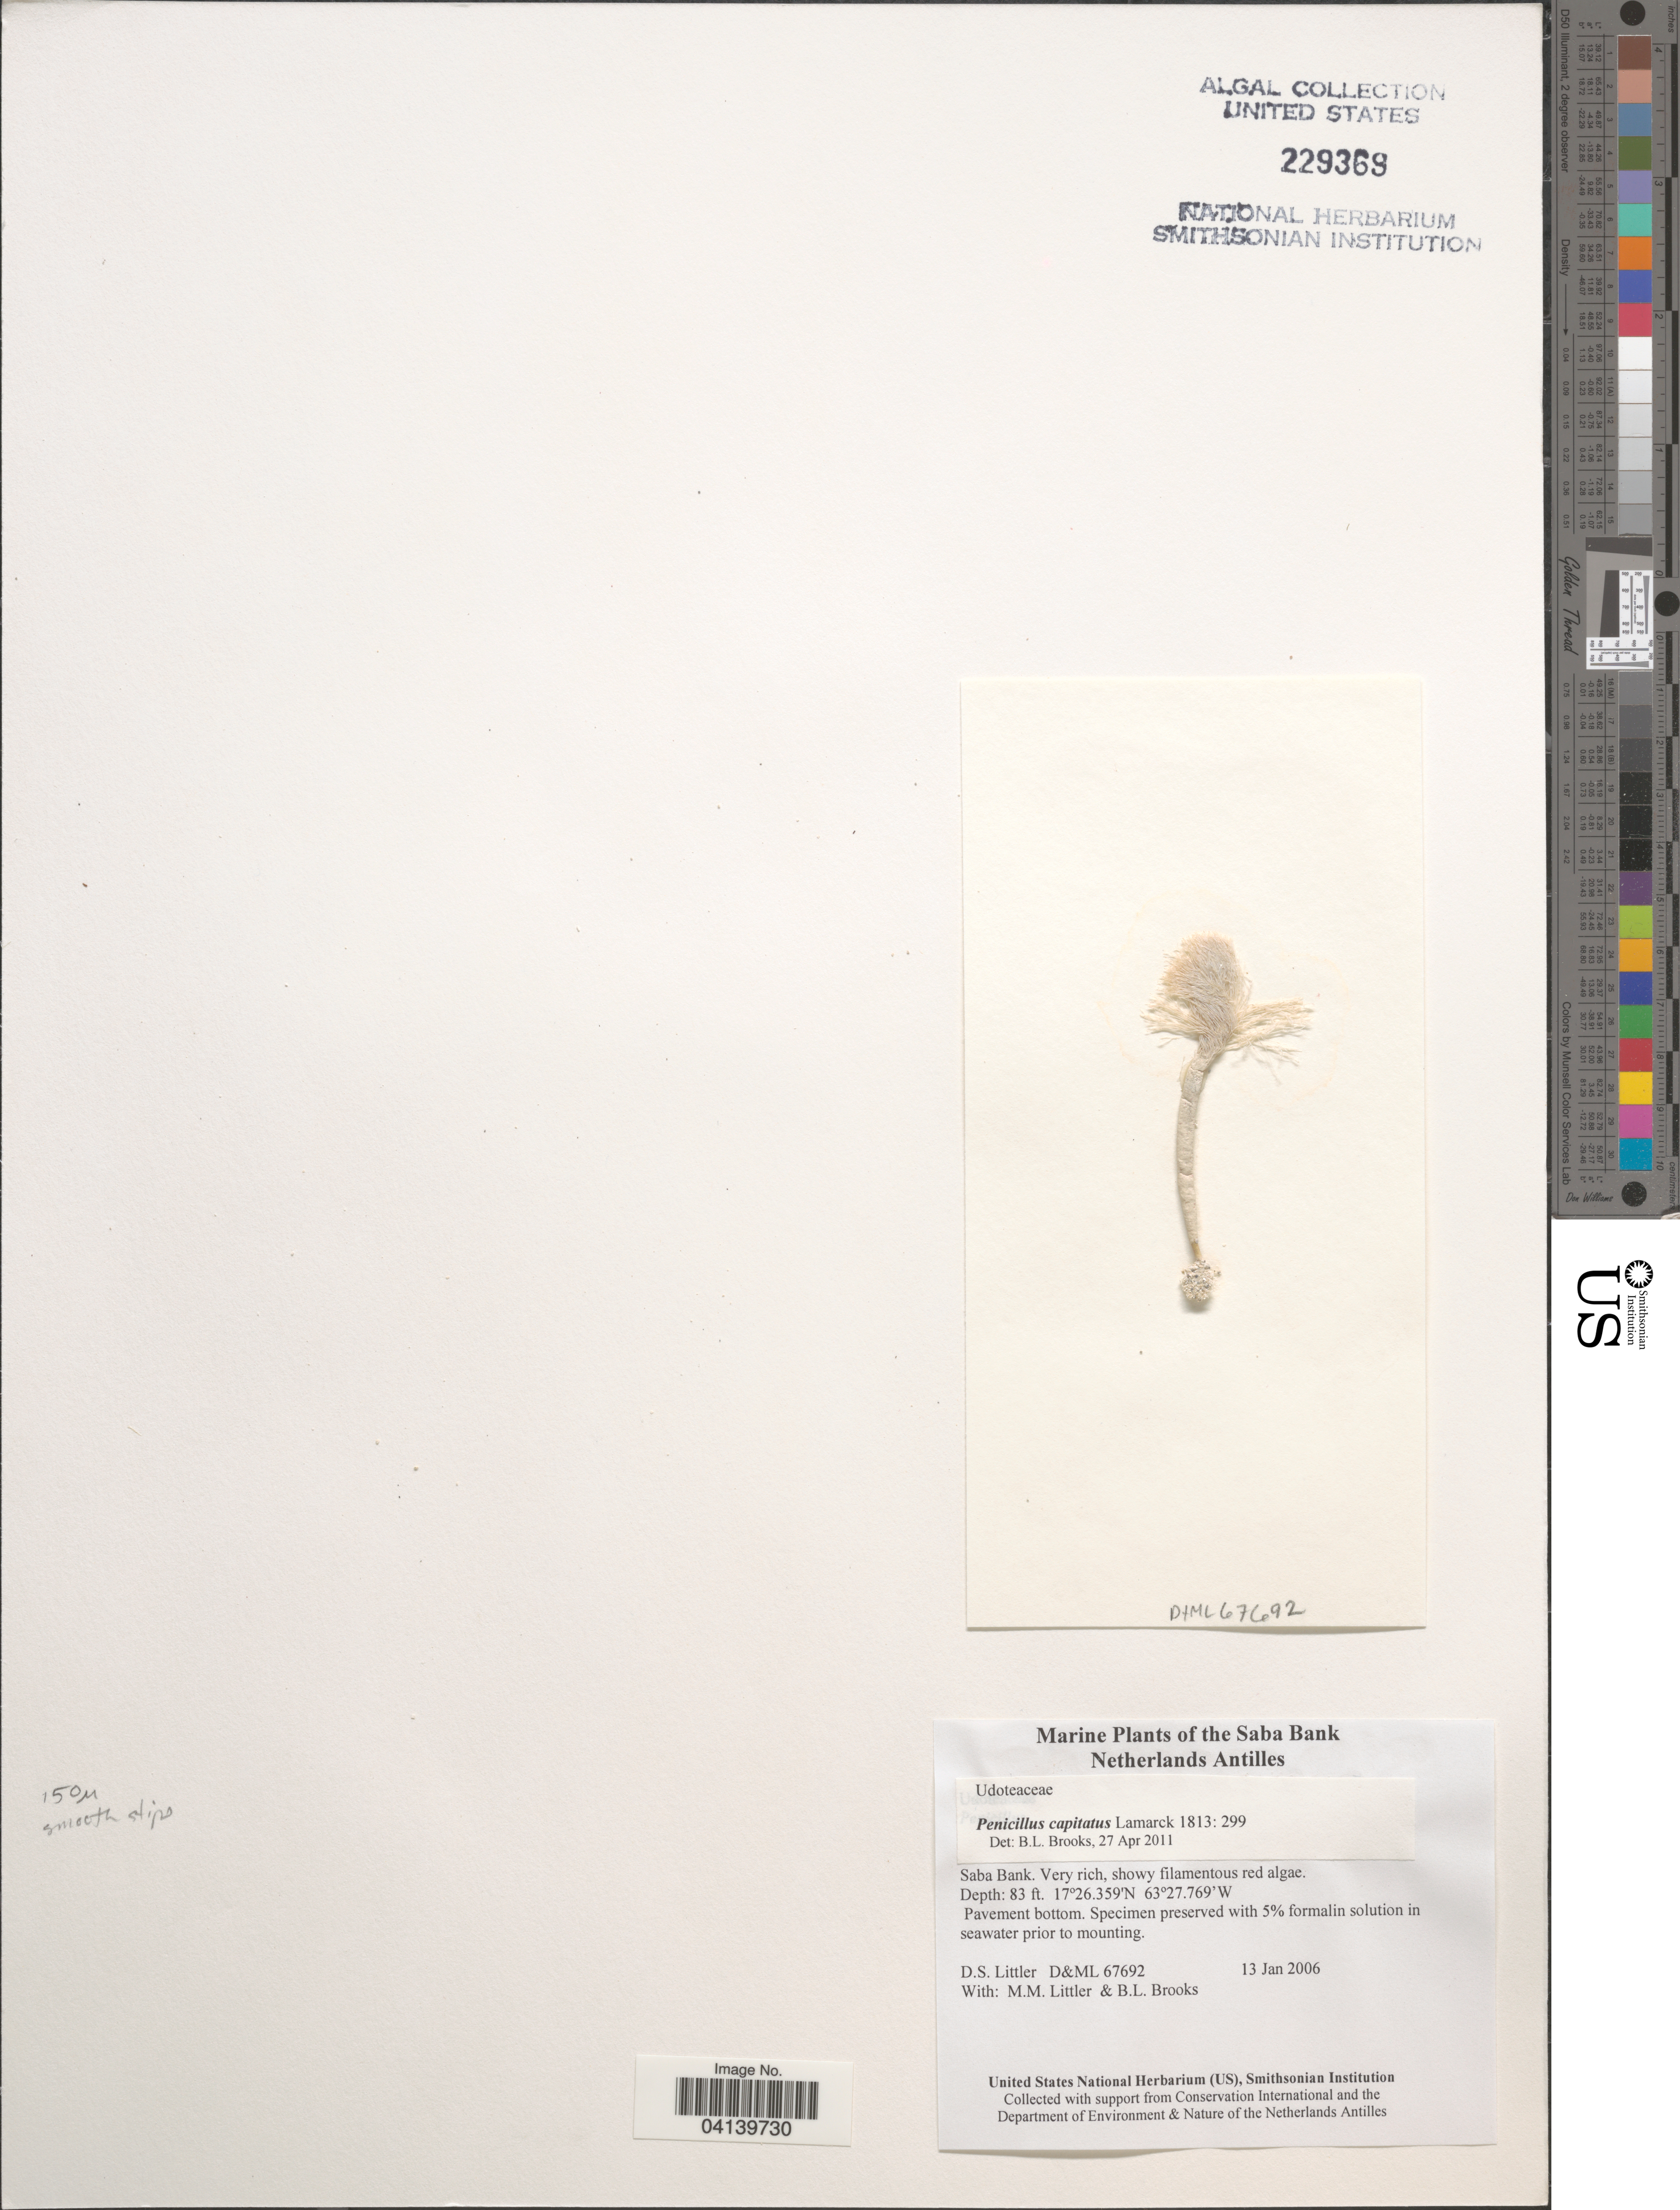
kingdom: Plantae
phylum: Chlorophyta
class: Ulvophyceae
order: Bryopsidales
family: Udoteaceae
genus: Penicillus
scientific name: Penicillus capitatus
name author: Lam.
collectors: D. S. Littler & B. Brooks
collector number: D&ML 67692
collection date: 2006-01-13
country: Netherlands Antilles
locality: The Saba Bank.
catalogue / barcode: US 229369